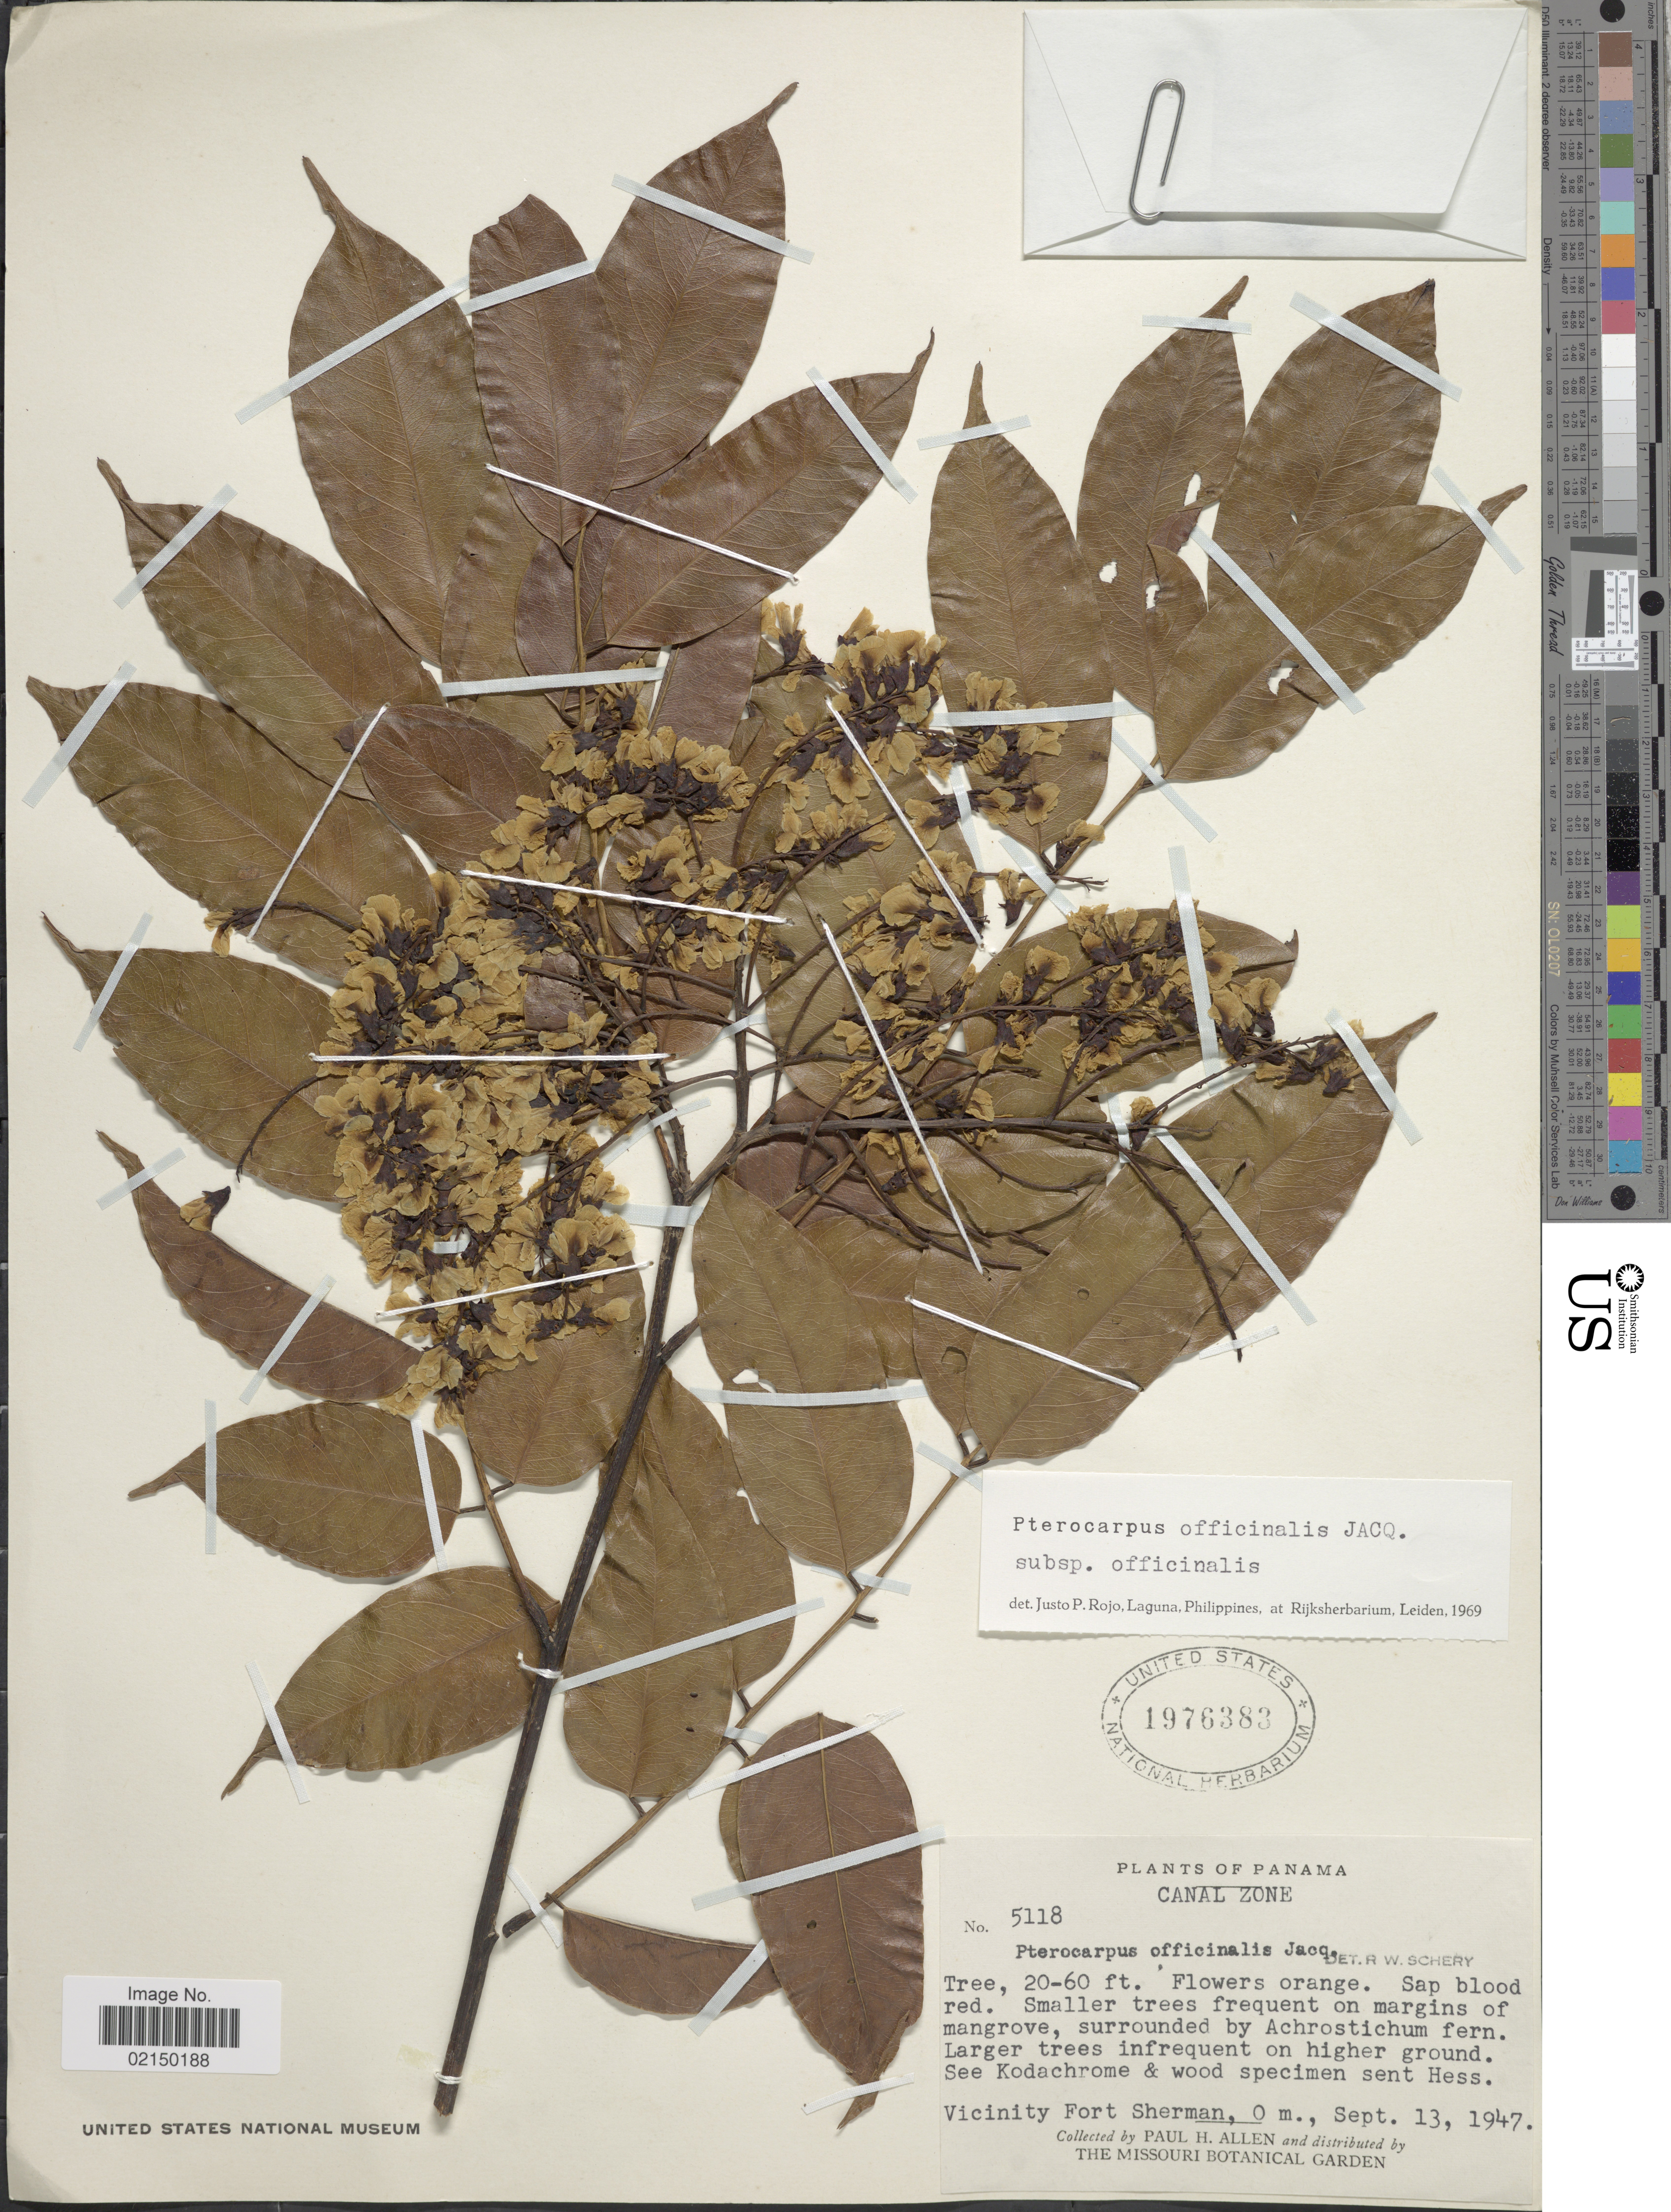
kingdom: Plantae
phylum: Tracheophyta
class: Magnoliopsida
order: Fabales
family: Fabaceae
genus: Pterocarpus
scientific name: Pterocarpus officinalis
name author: Jacq.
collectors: P. H. Allen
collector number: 5118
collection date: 1947-09-13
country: Panama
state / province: Colón / Panamá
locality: Canal Zone, vicinity Fort Sherman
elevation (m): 0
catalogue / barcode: US 1976383